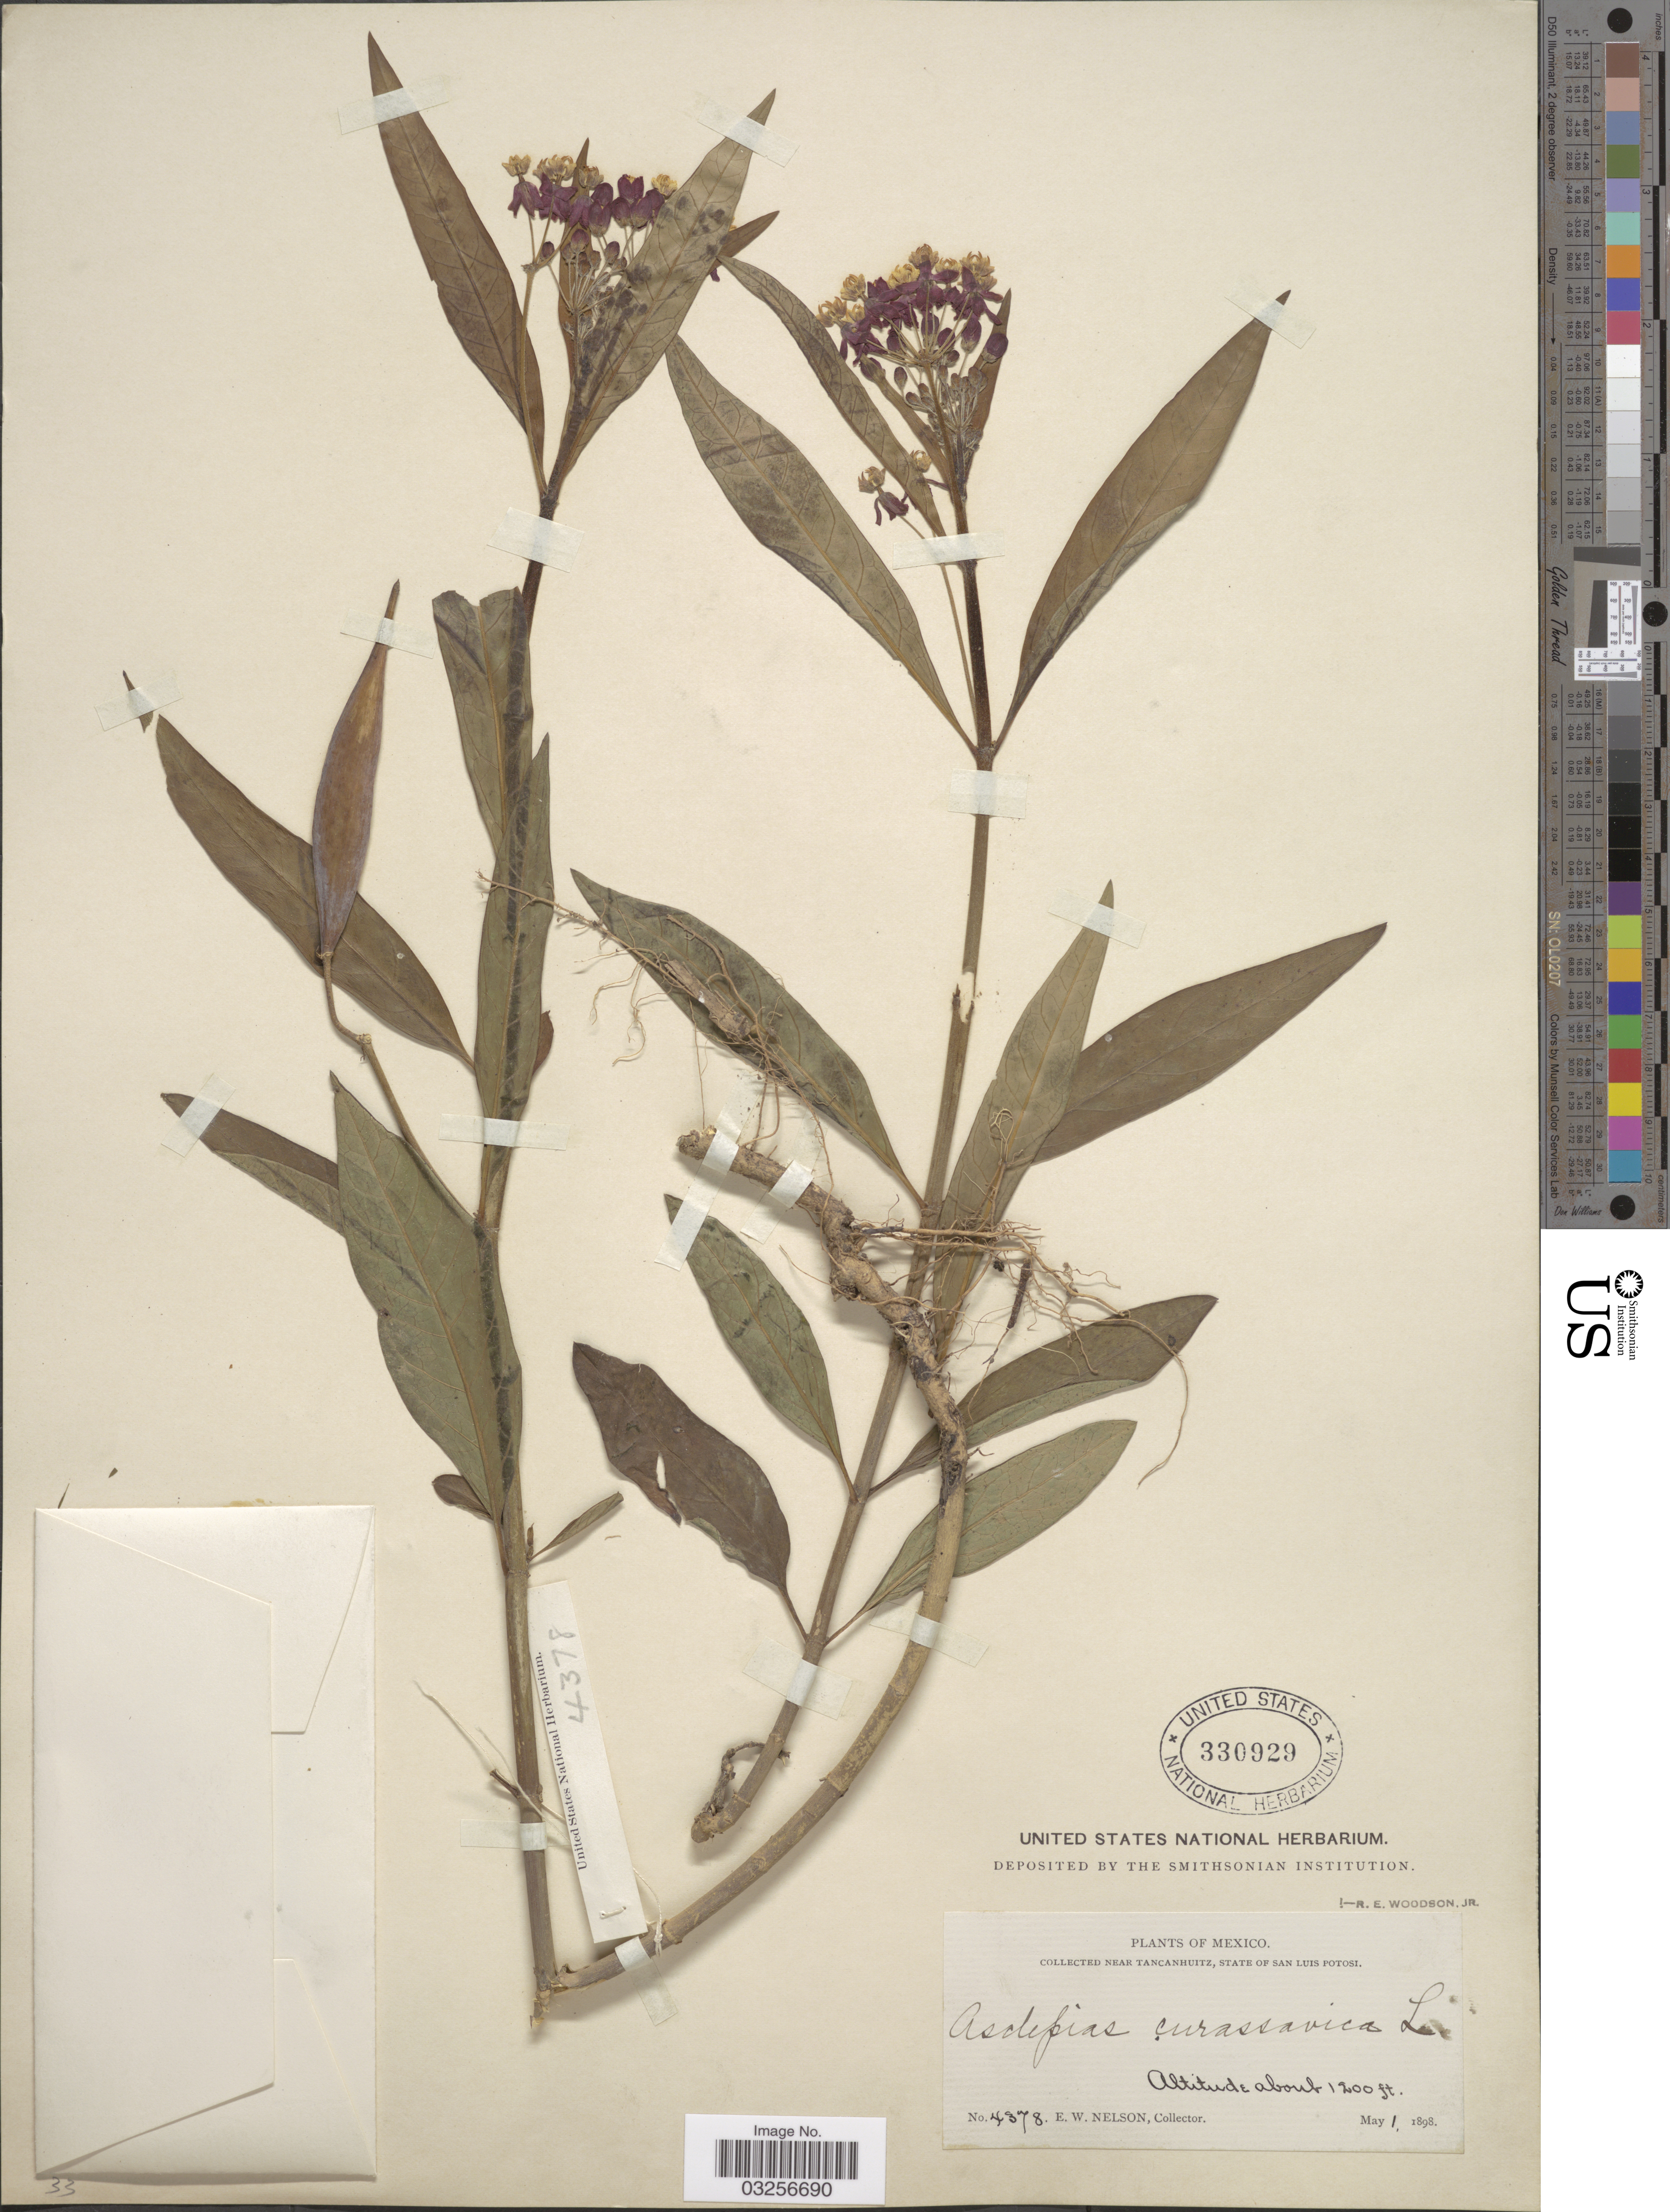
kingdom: Plantae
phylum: Tracheophyta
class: Magnoliopsida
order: Gentianales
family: Apocynaceae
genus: Asclepias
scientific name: Asclepias curassavica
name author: L.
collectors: E. W. Nelson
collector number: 4378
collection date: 1898-05-01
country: Mexico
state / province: San Luis Potosí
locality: Near Tancanhuitz.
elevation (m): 366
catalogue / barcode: US 330929